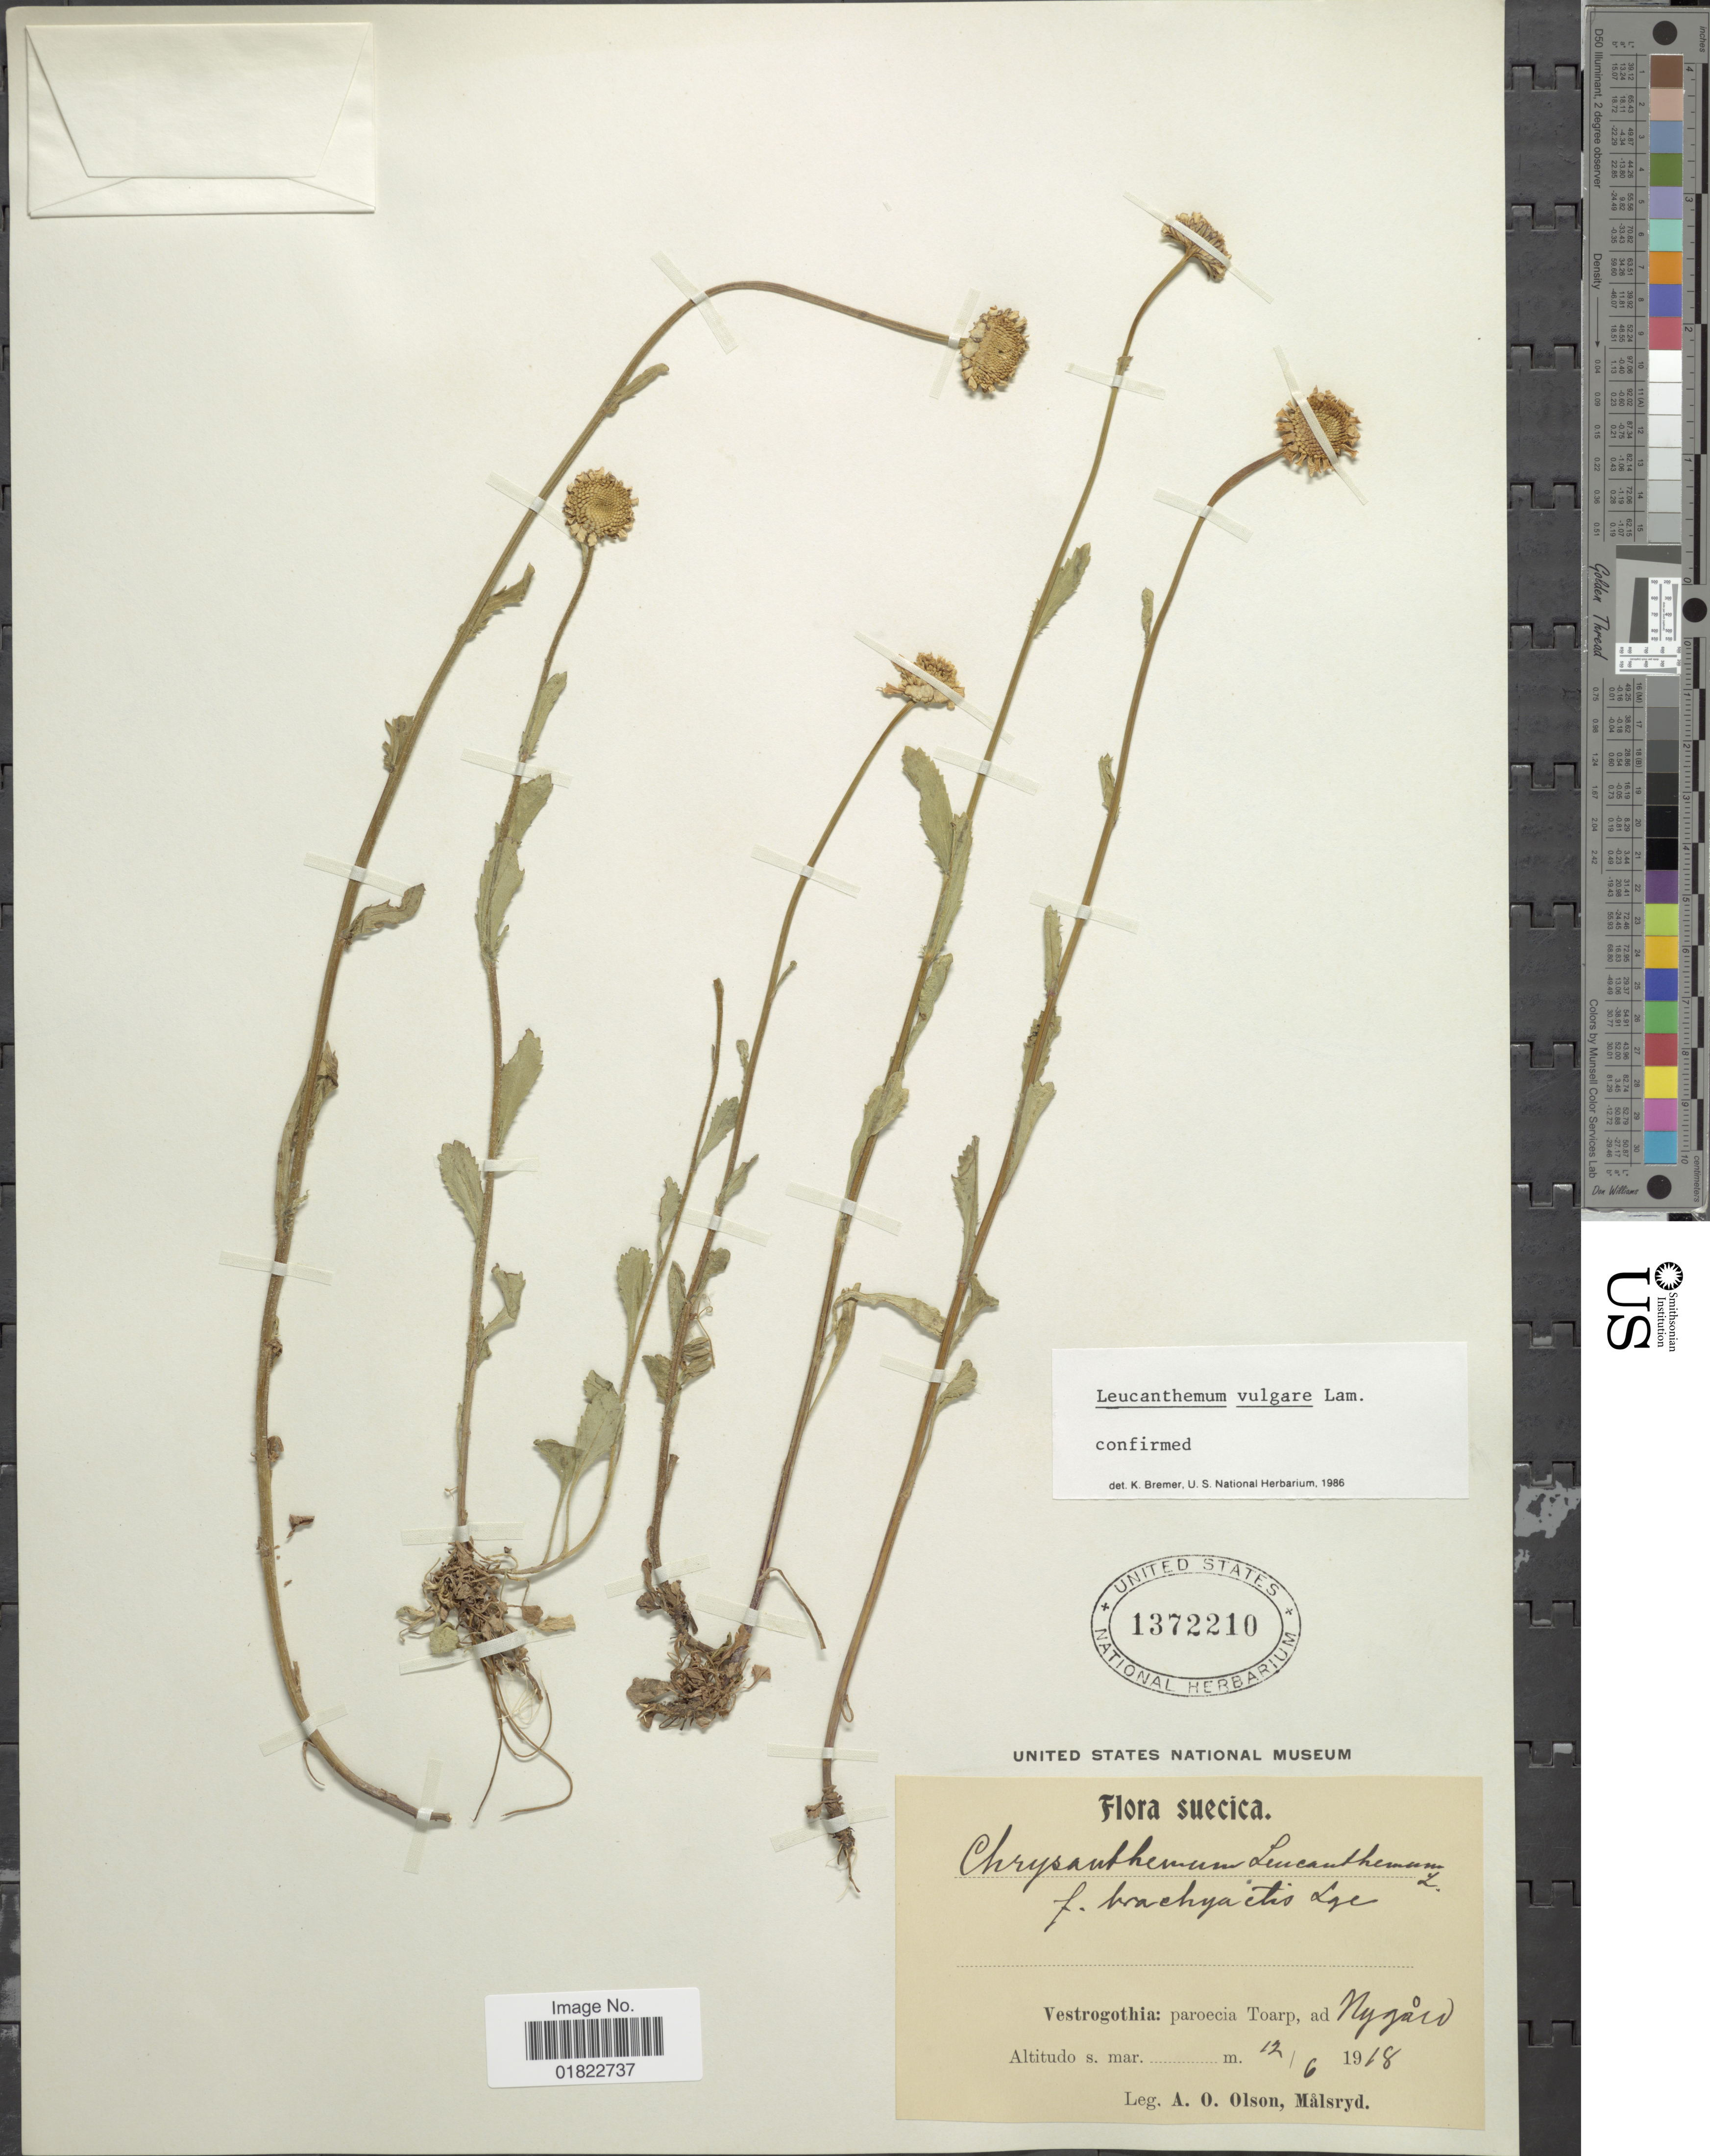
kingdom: Plantae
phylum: Tracheophyta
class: Magnoliopsida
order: Asterales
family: Asteraceae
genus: Leucanthemum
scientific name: Leucanthemum vulgare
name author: Lam.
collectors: A. Olson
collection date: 1918-06-12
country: Sweden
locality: Suecica. Vestrogothia: paroecia Toarp, ad Nygård.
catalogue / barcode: US 1372210